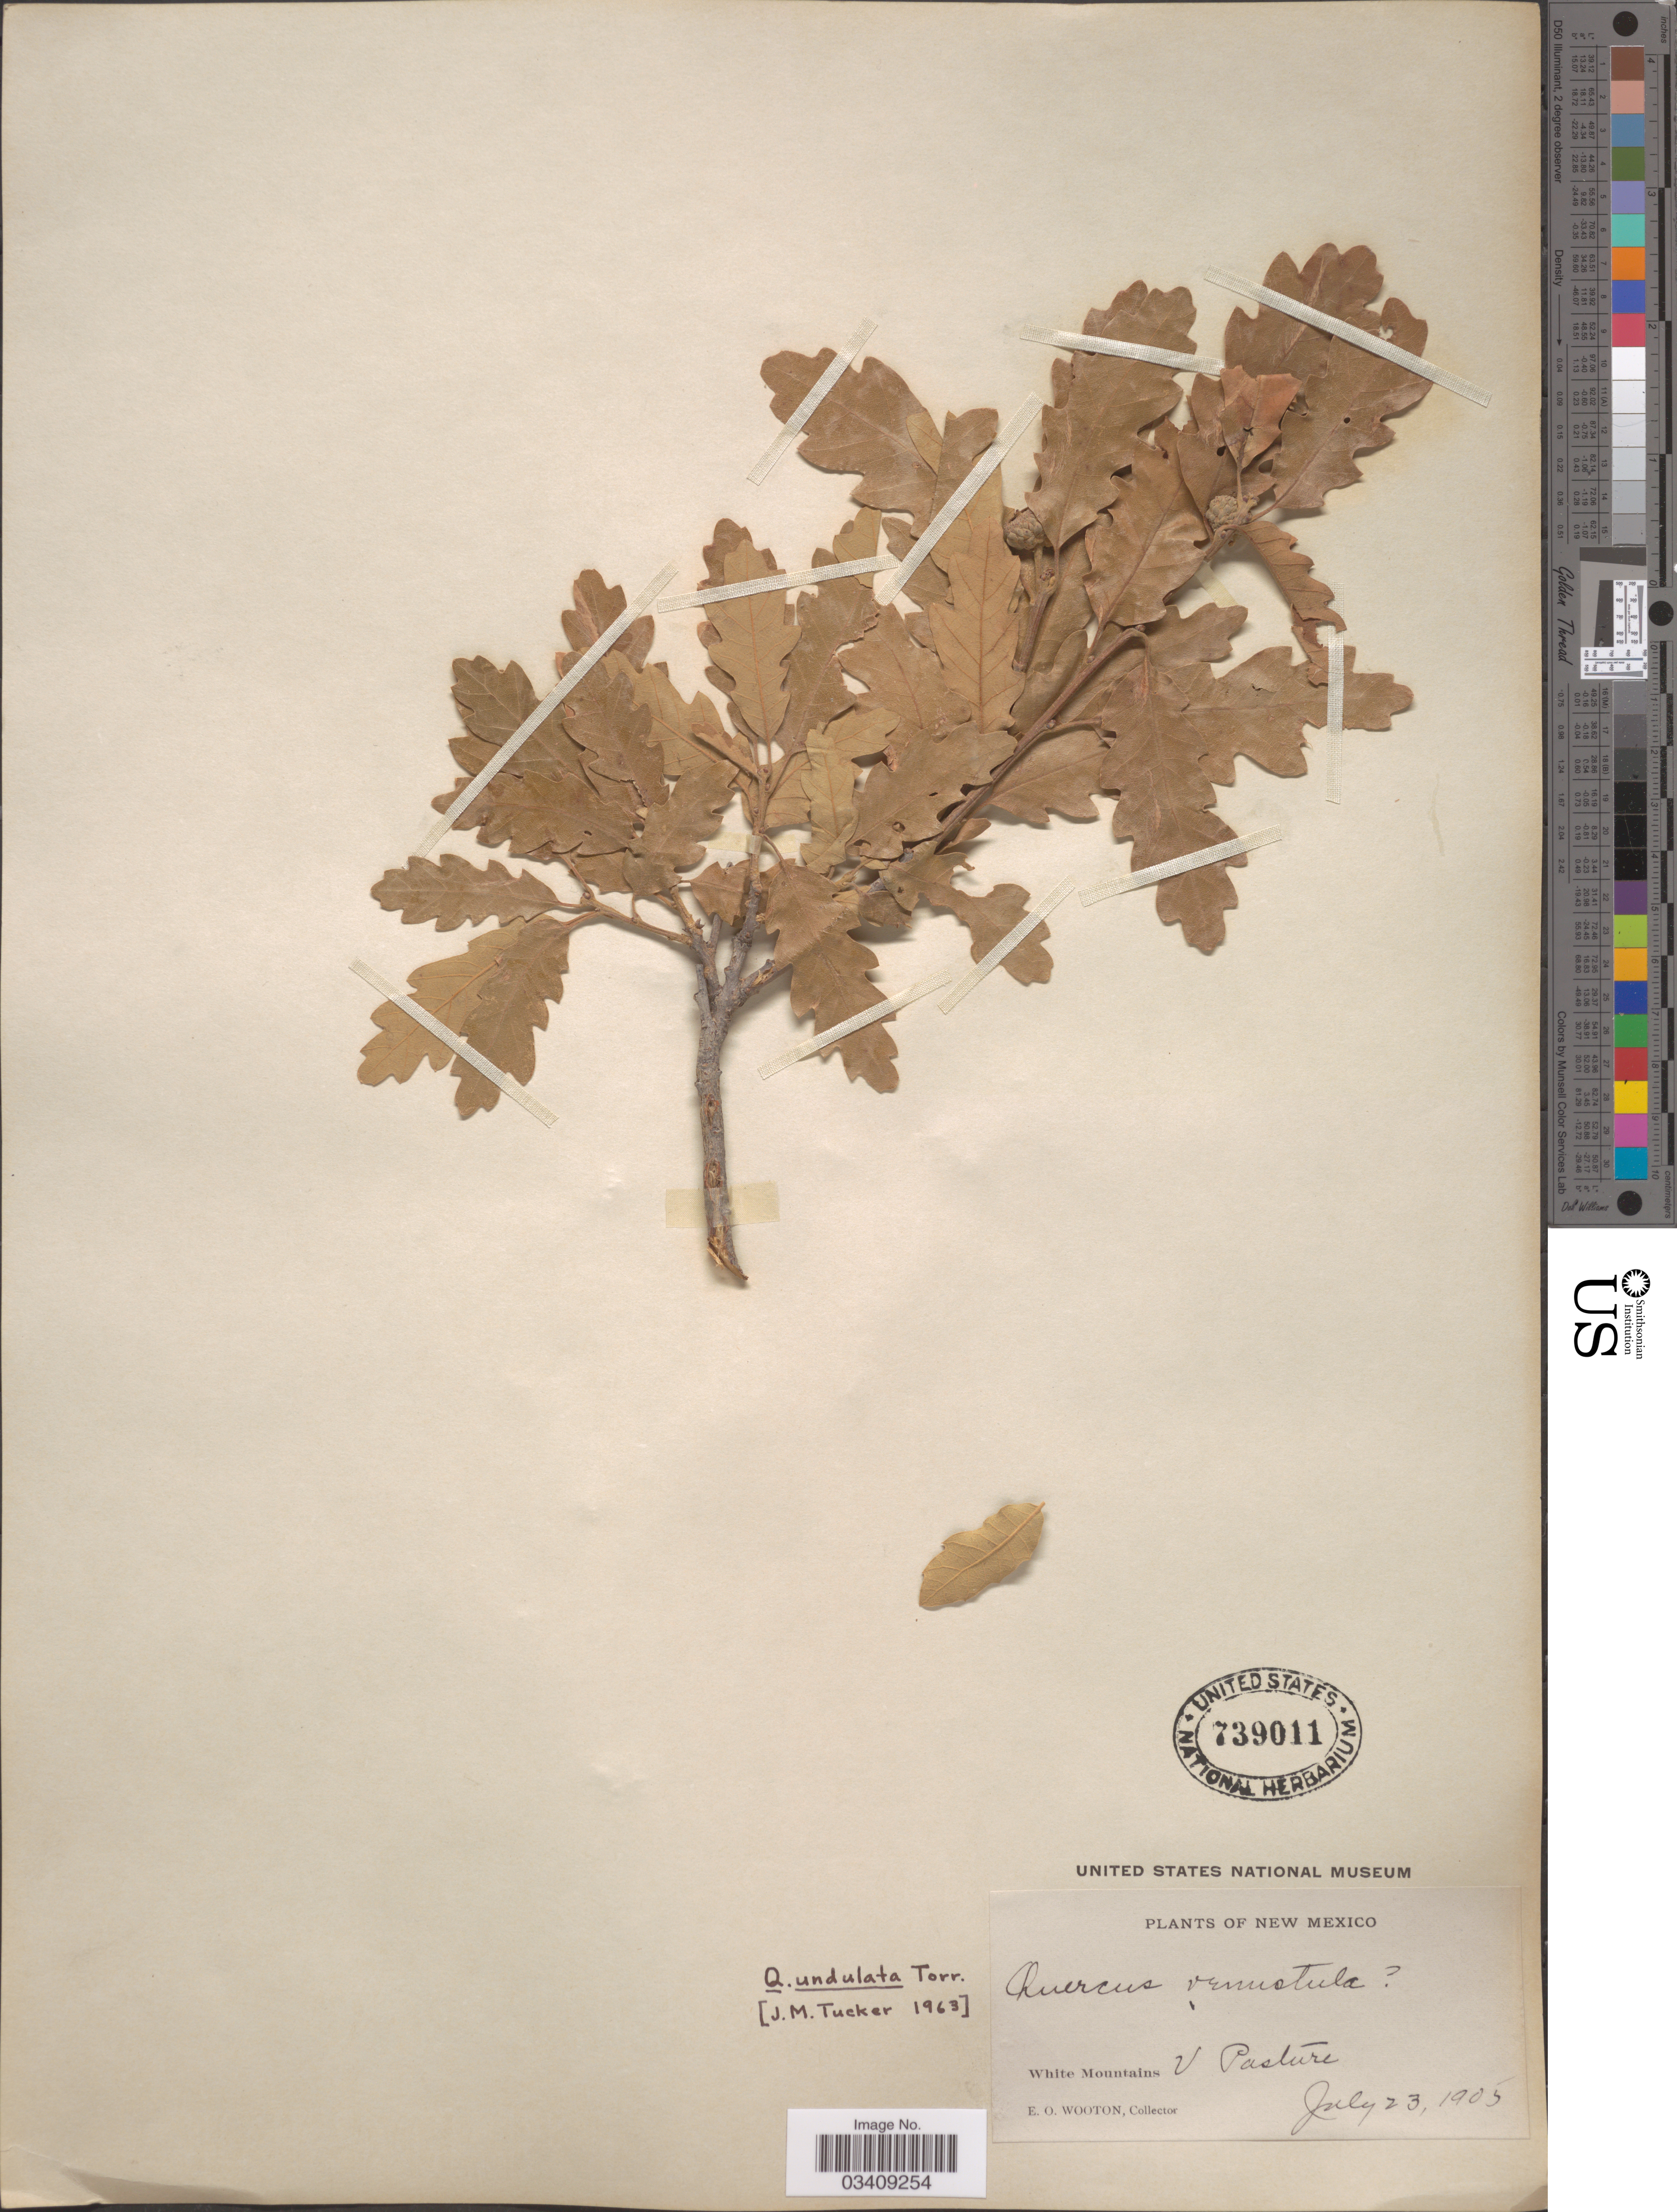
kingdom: Plantae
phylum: Tracheophyta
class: Magnoliopsida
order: Fagales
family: Fagaceae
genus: Quercus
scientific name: Quercus undulata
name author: Torr.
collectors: E. O. Wooton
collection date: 1905-07-23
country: United States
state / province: New Mexico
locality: White Mountains, V Pasture.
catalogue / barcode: US 739011